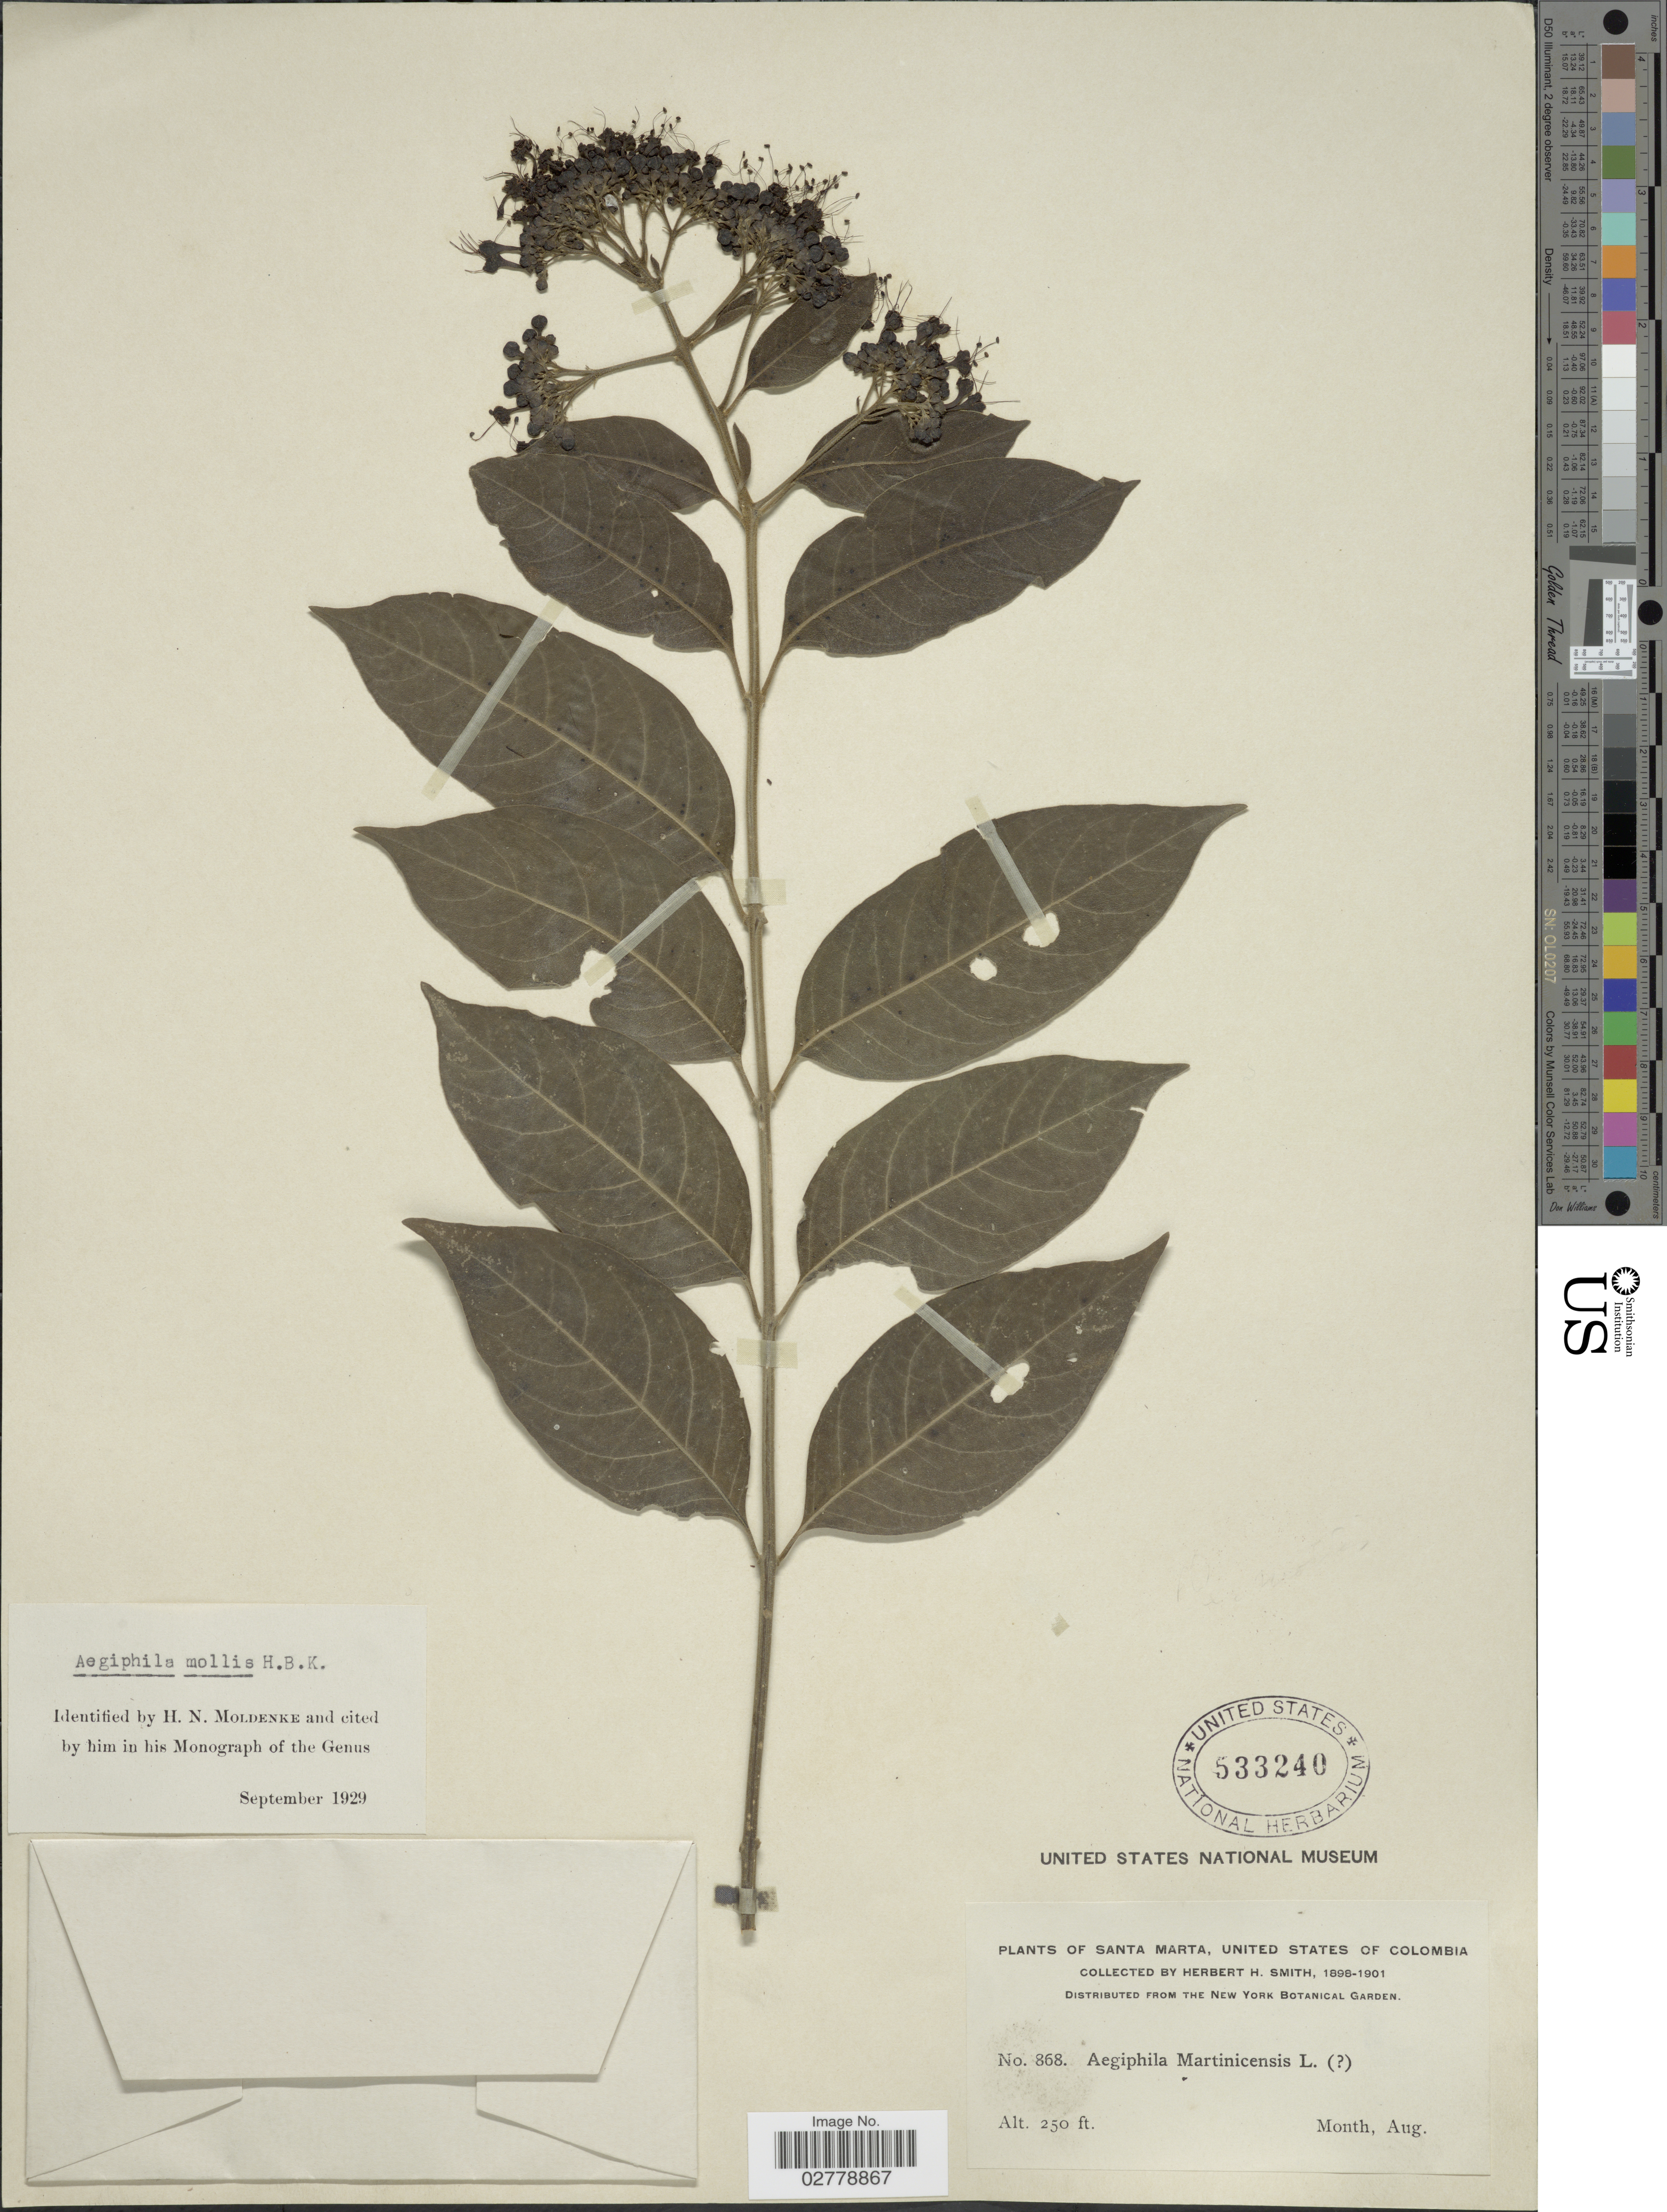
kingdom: Plantae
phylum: Tracheophyta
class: Magnoliopsida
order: Lamiales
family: Lamiaceae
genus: Aegiphila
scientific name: Aegiphila mollis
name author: Kunth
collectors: Herbert H. Smith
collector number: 868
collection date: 1898-08/1901-08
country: Colombia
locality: Santa Marta, United States of Colombia.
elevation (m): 76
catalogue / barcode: US 533240